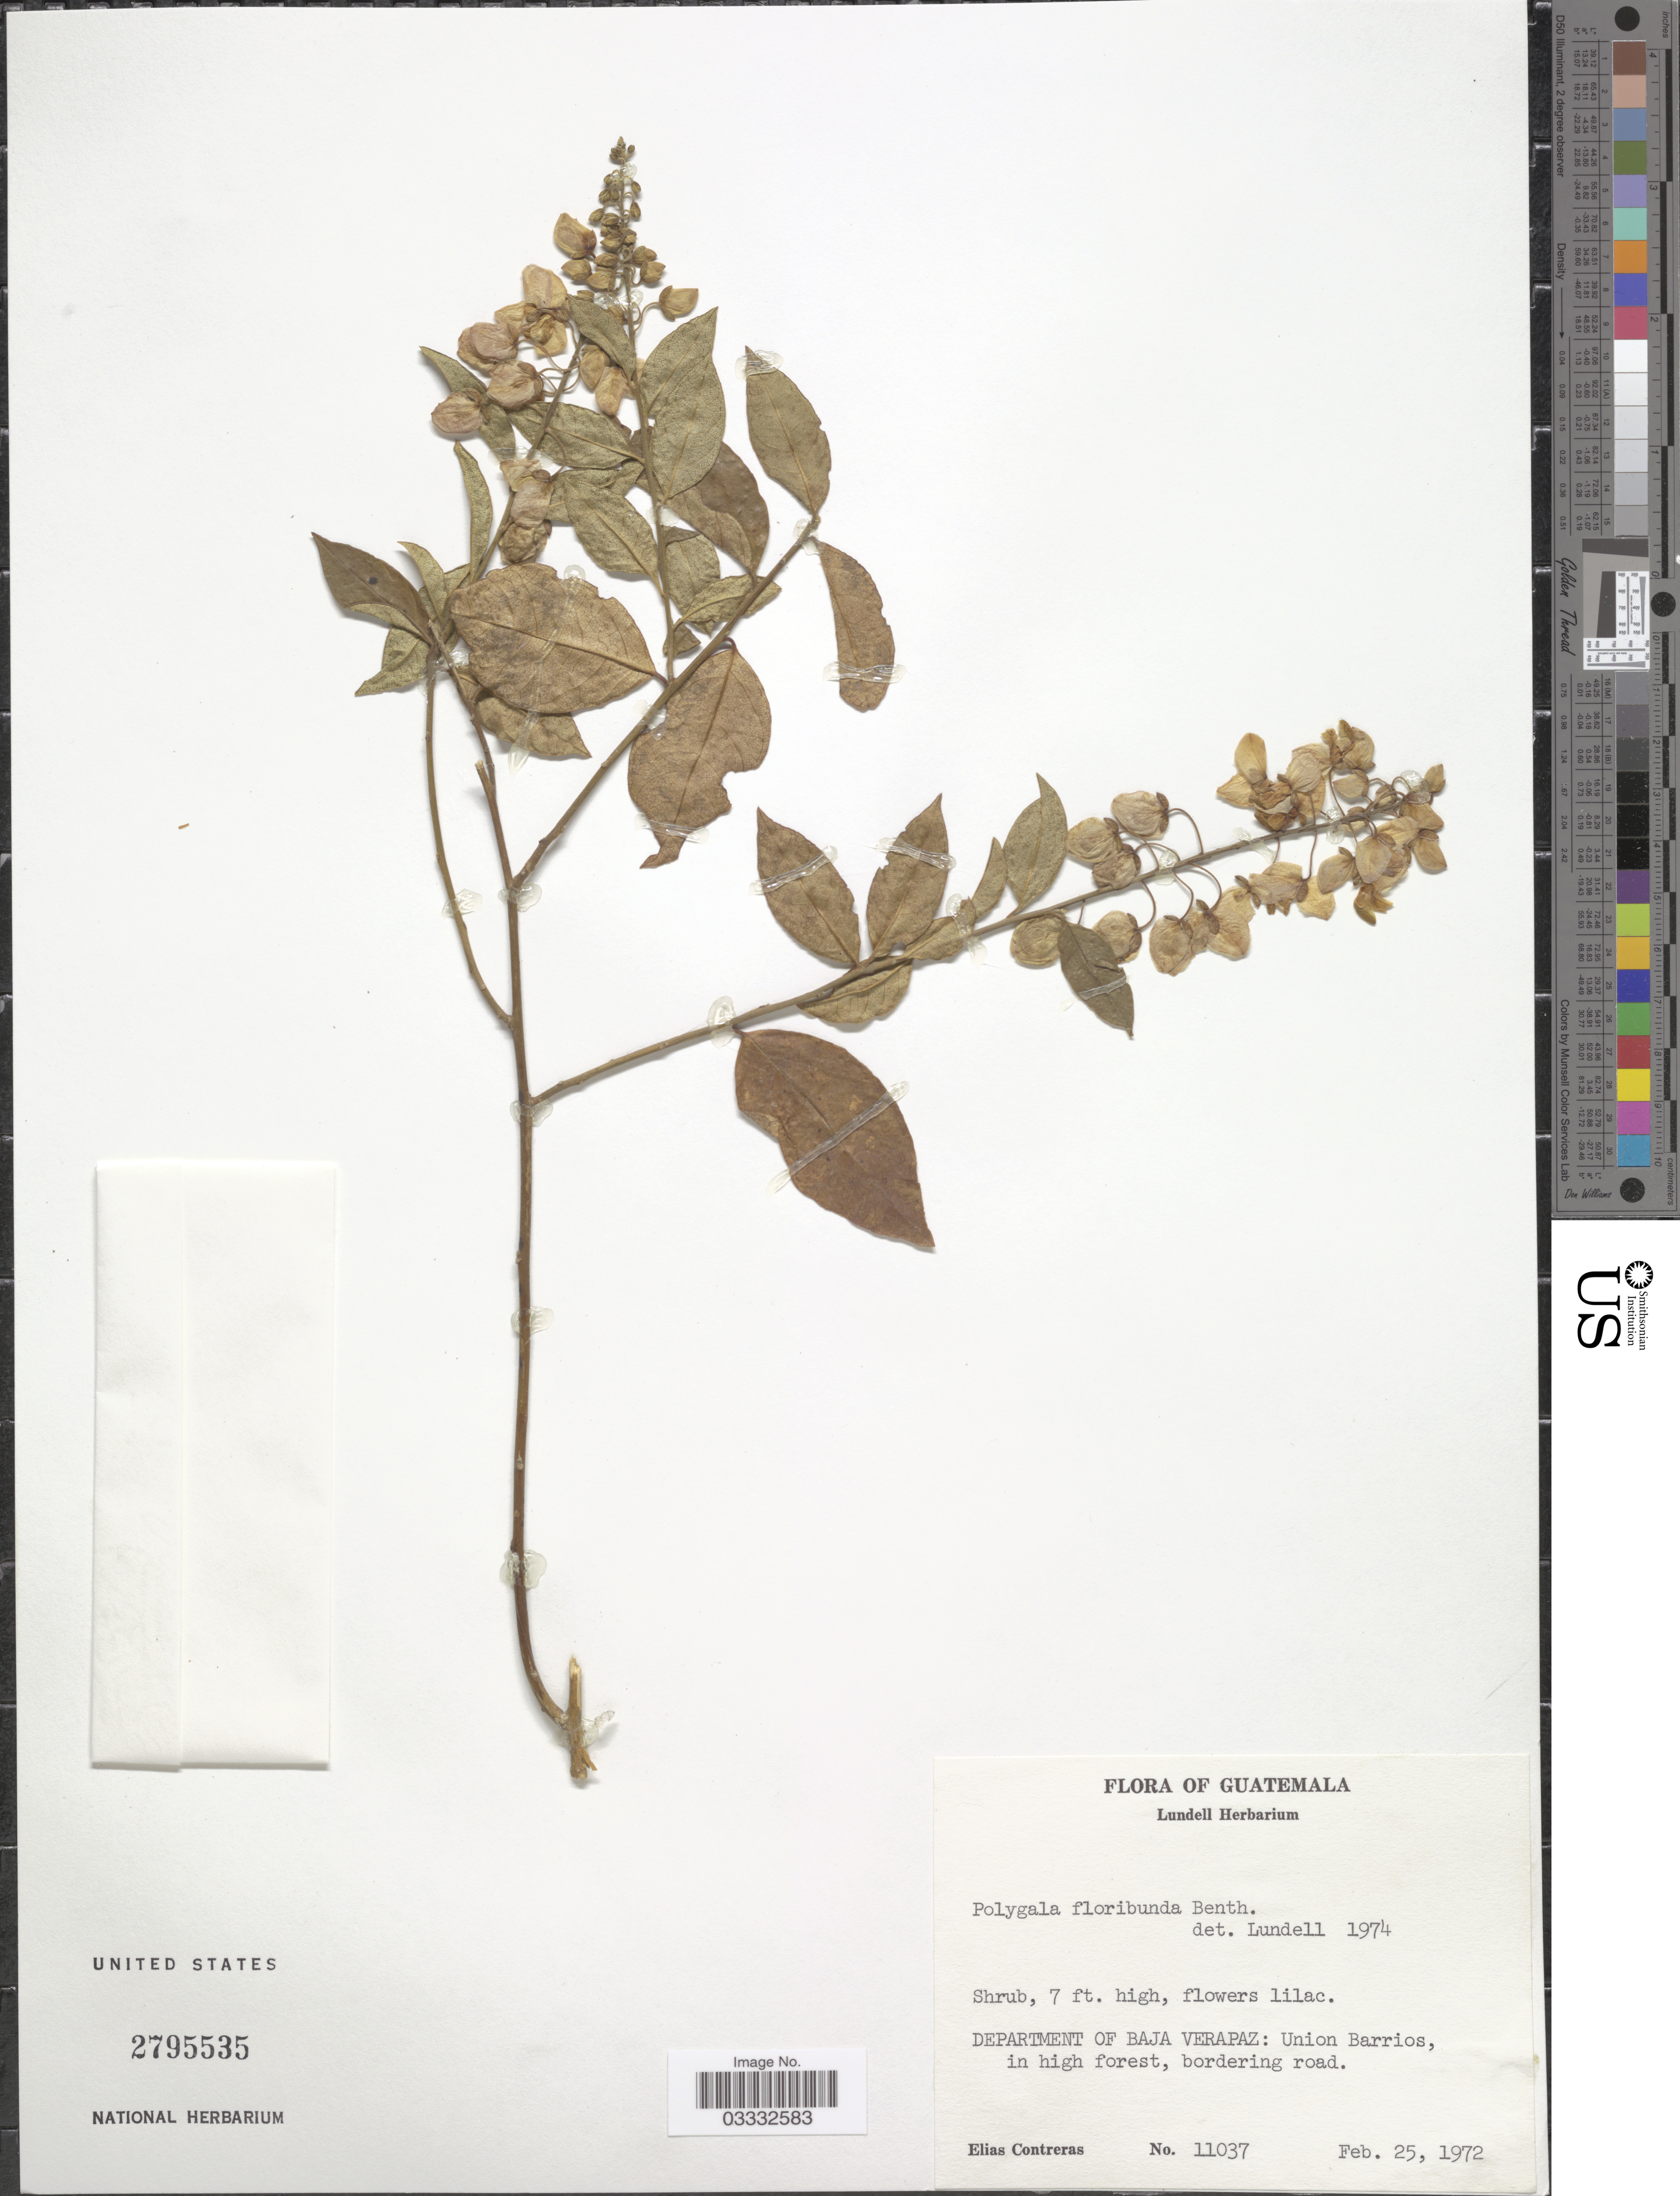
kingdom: Plantae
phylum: Tracheophyta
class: Magnoliopsida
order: Fabales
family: Polygalaceae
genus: Asemeia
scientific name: Asemeia floribunda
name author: (Benth.) J.F.B. Pastore & J.R. Abbott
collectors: E. Contreras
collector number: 11037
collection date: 1972-02-25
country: Guatemala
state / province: Baja Verapaz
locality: Department of Baja Verapaz: Union Barrios.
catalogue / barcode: US 2795535